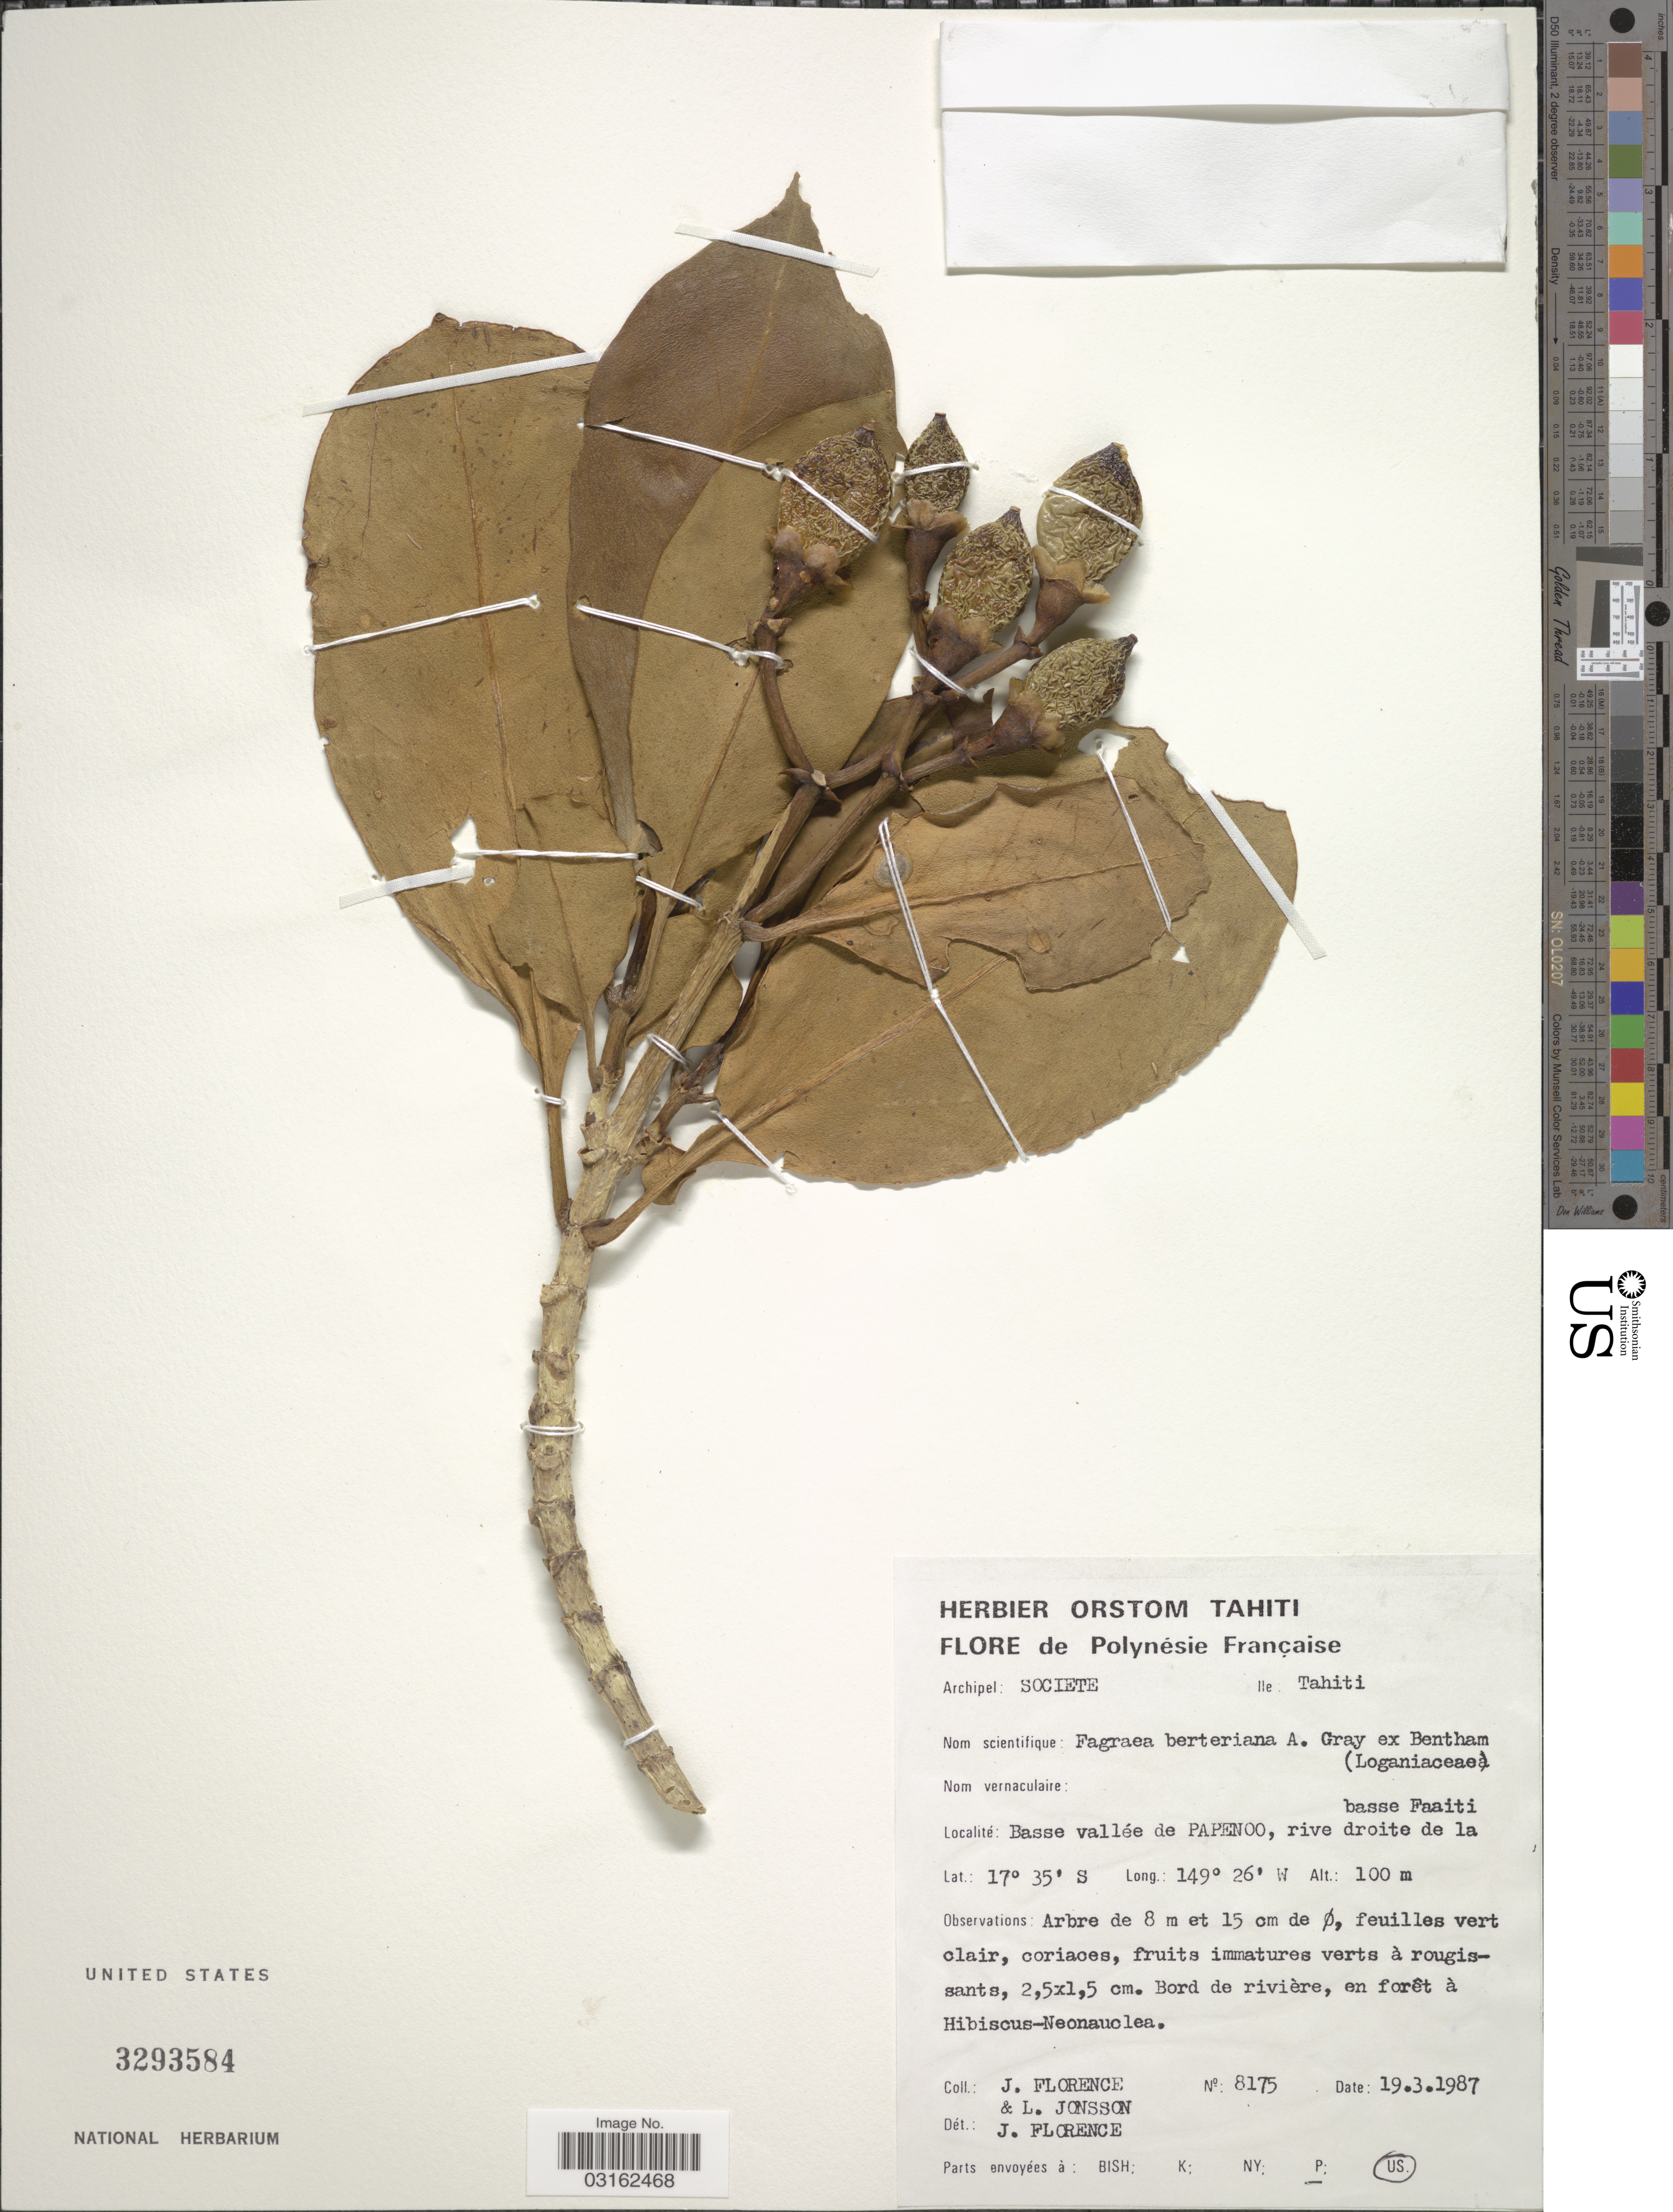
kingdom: Plantae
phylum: Tracheophyta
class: Magnoliopsida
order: Gentianales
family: Gentianaceae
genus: Fagraea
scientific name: Fagraea berteroana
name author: A. Gray ex Benth.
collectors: J. Florence & L. Jonsson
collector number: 8175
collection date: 1987-03-19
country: French Polynesia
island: Tahiti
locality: Polynésie Française. Archipel: Societe. Ile: Tahiti. Basse vallée de Papenoo, rive droite de la basse Faaiti.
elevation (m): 100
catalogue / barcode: US 3293584